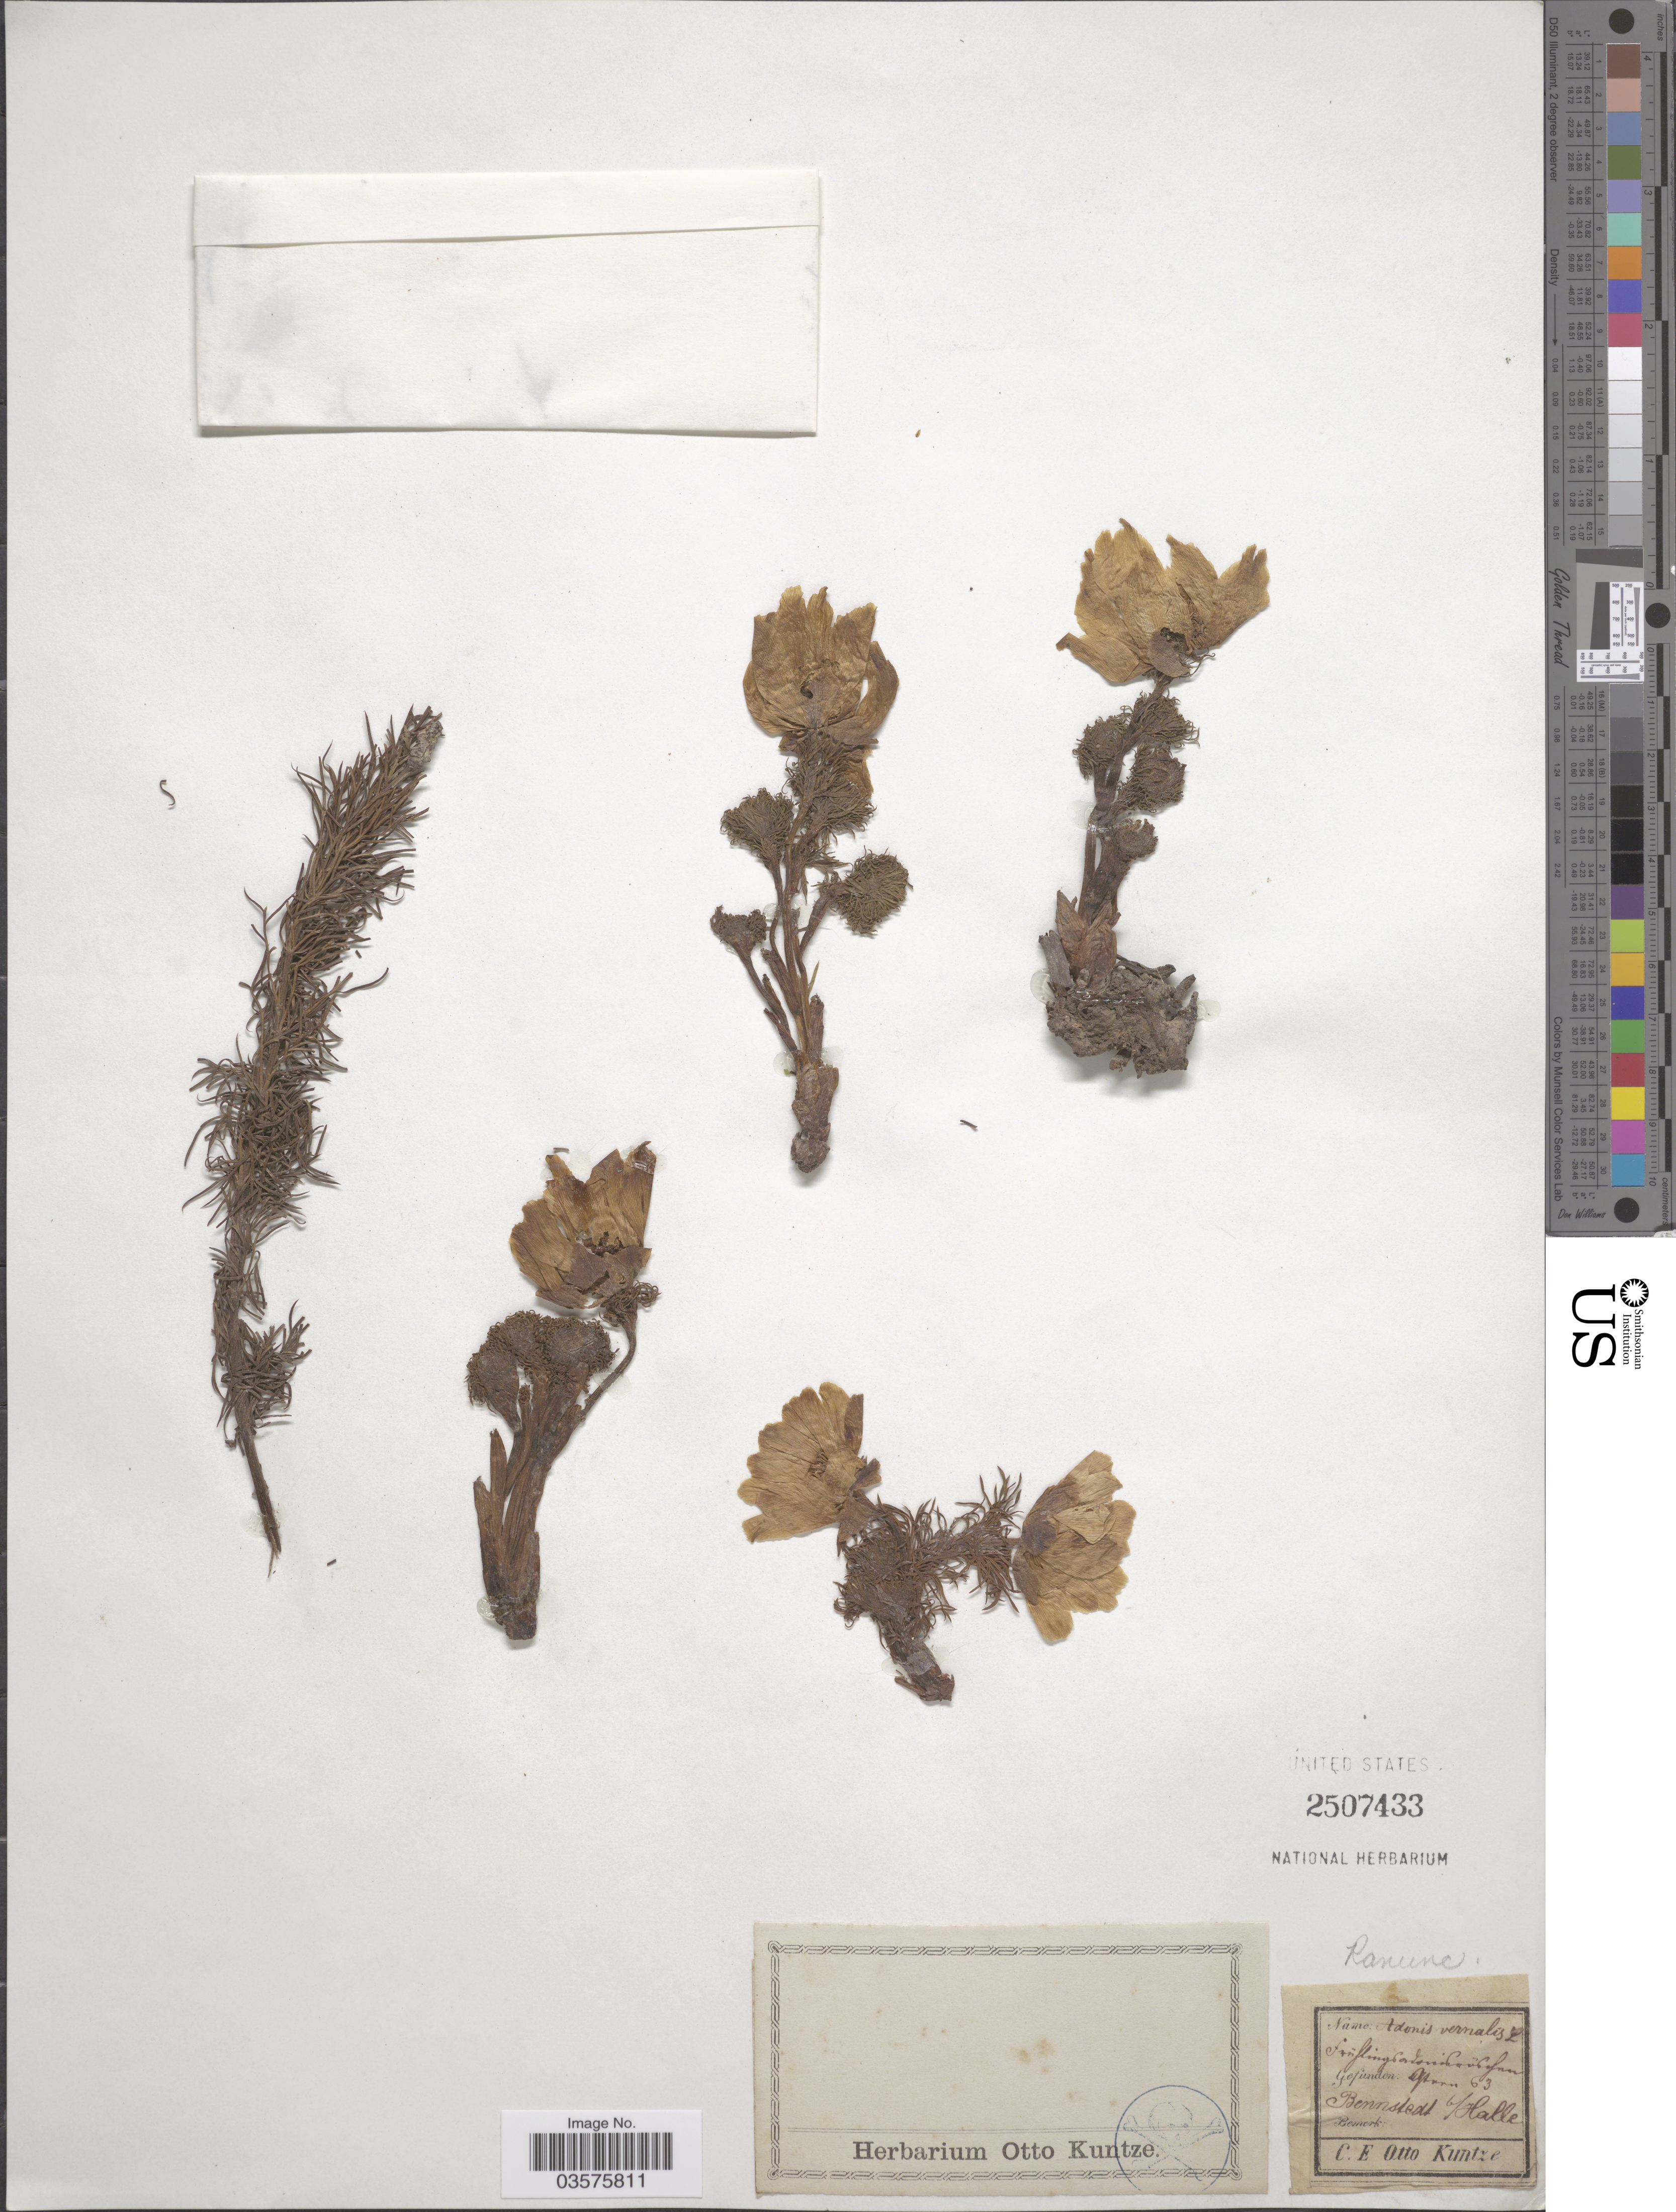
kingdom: Plantae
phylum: Tracheophyta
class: Magnoliopsida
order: Ranunculales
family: Ranunculaceae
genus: Adonis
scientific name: Adonis vernalis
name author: L.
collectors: C.E.O. Kuntze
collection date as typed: Transcribed d/m/y: /4/63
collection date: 1863-04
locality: Bennstedt Halle [interpreted].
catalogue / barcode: US 2507433